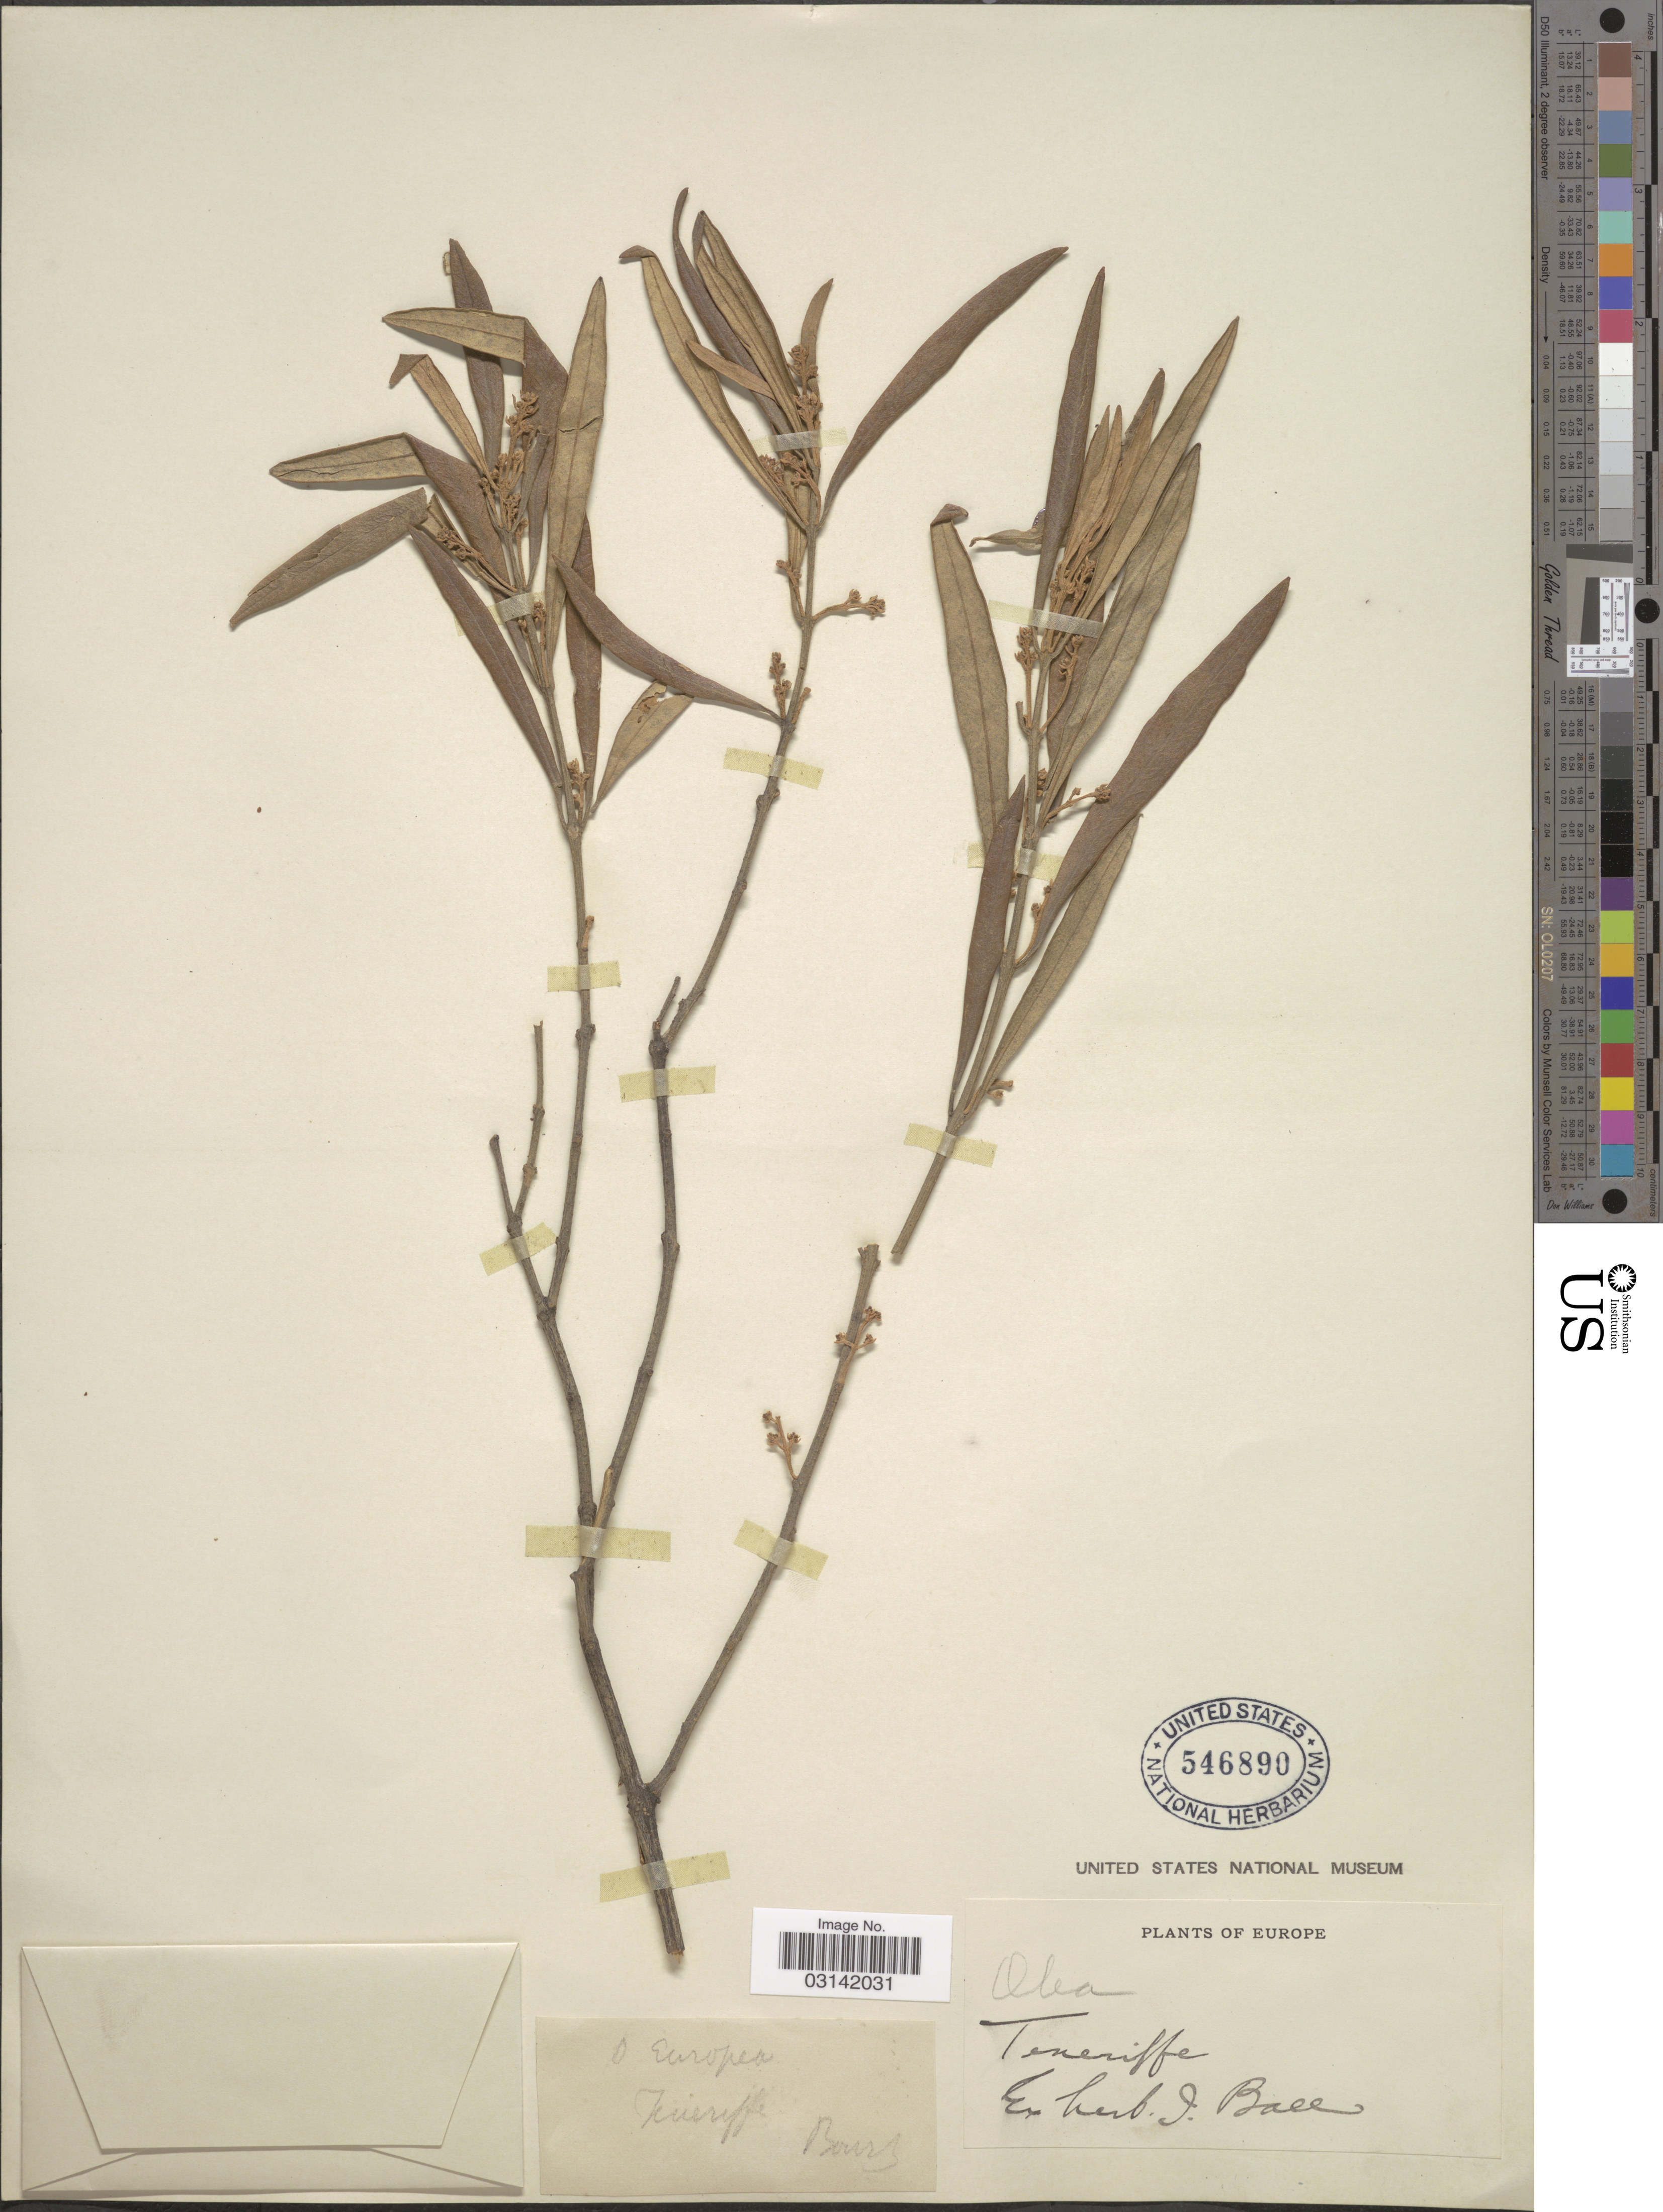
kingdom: Plantae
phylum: Tracheophyta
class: Magnoliopsida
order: Lamiales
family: Oleaceae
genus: Olea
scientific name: Olea sp.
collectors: ex herb. John Ball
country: Spain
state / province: Canarias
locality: Teneriffe. Europe.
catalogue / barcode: US 546890